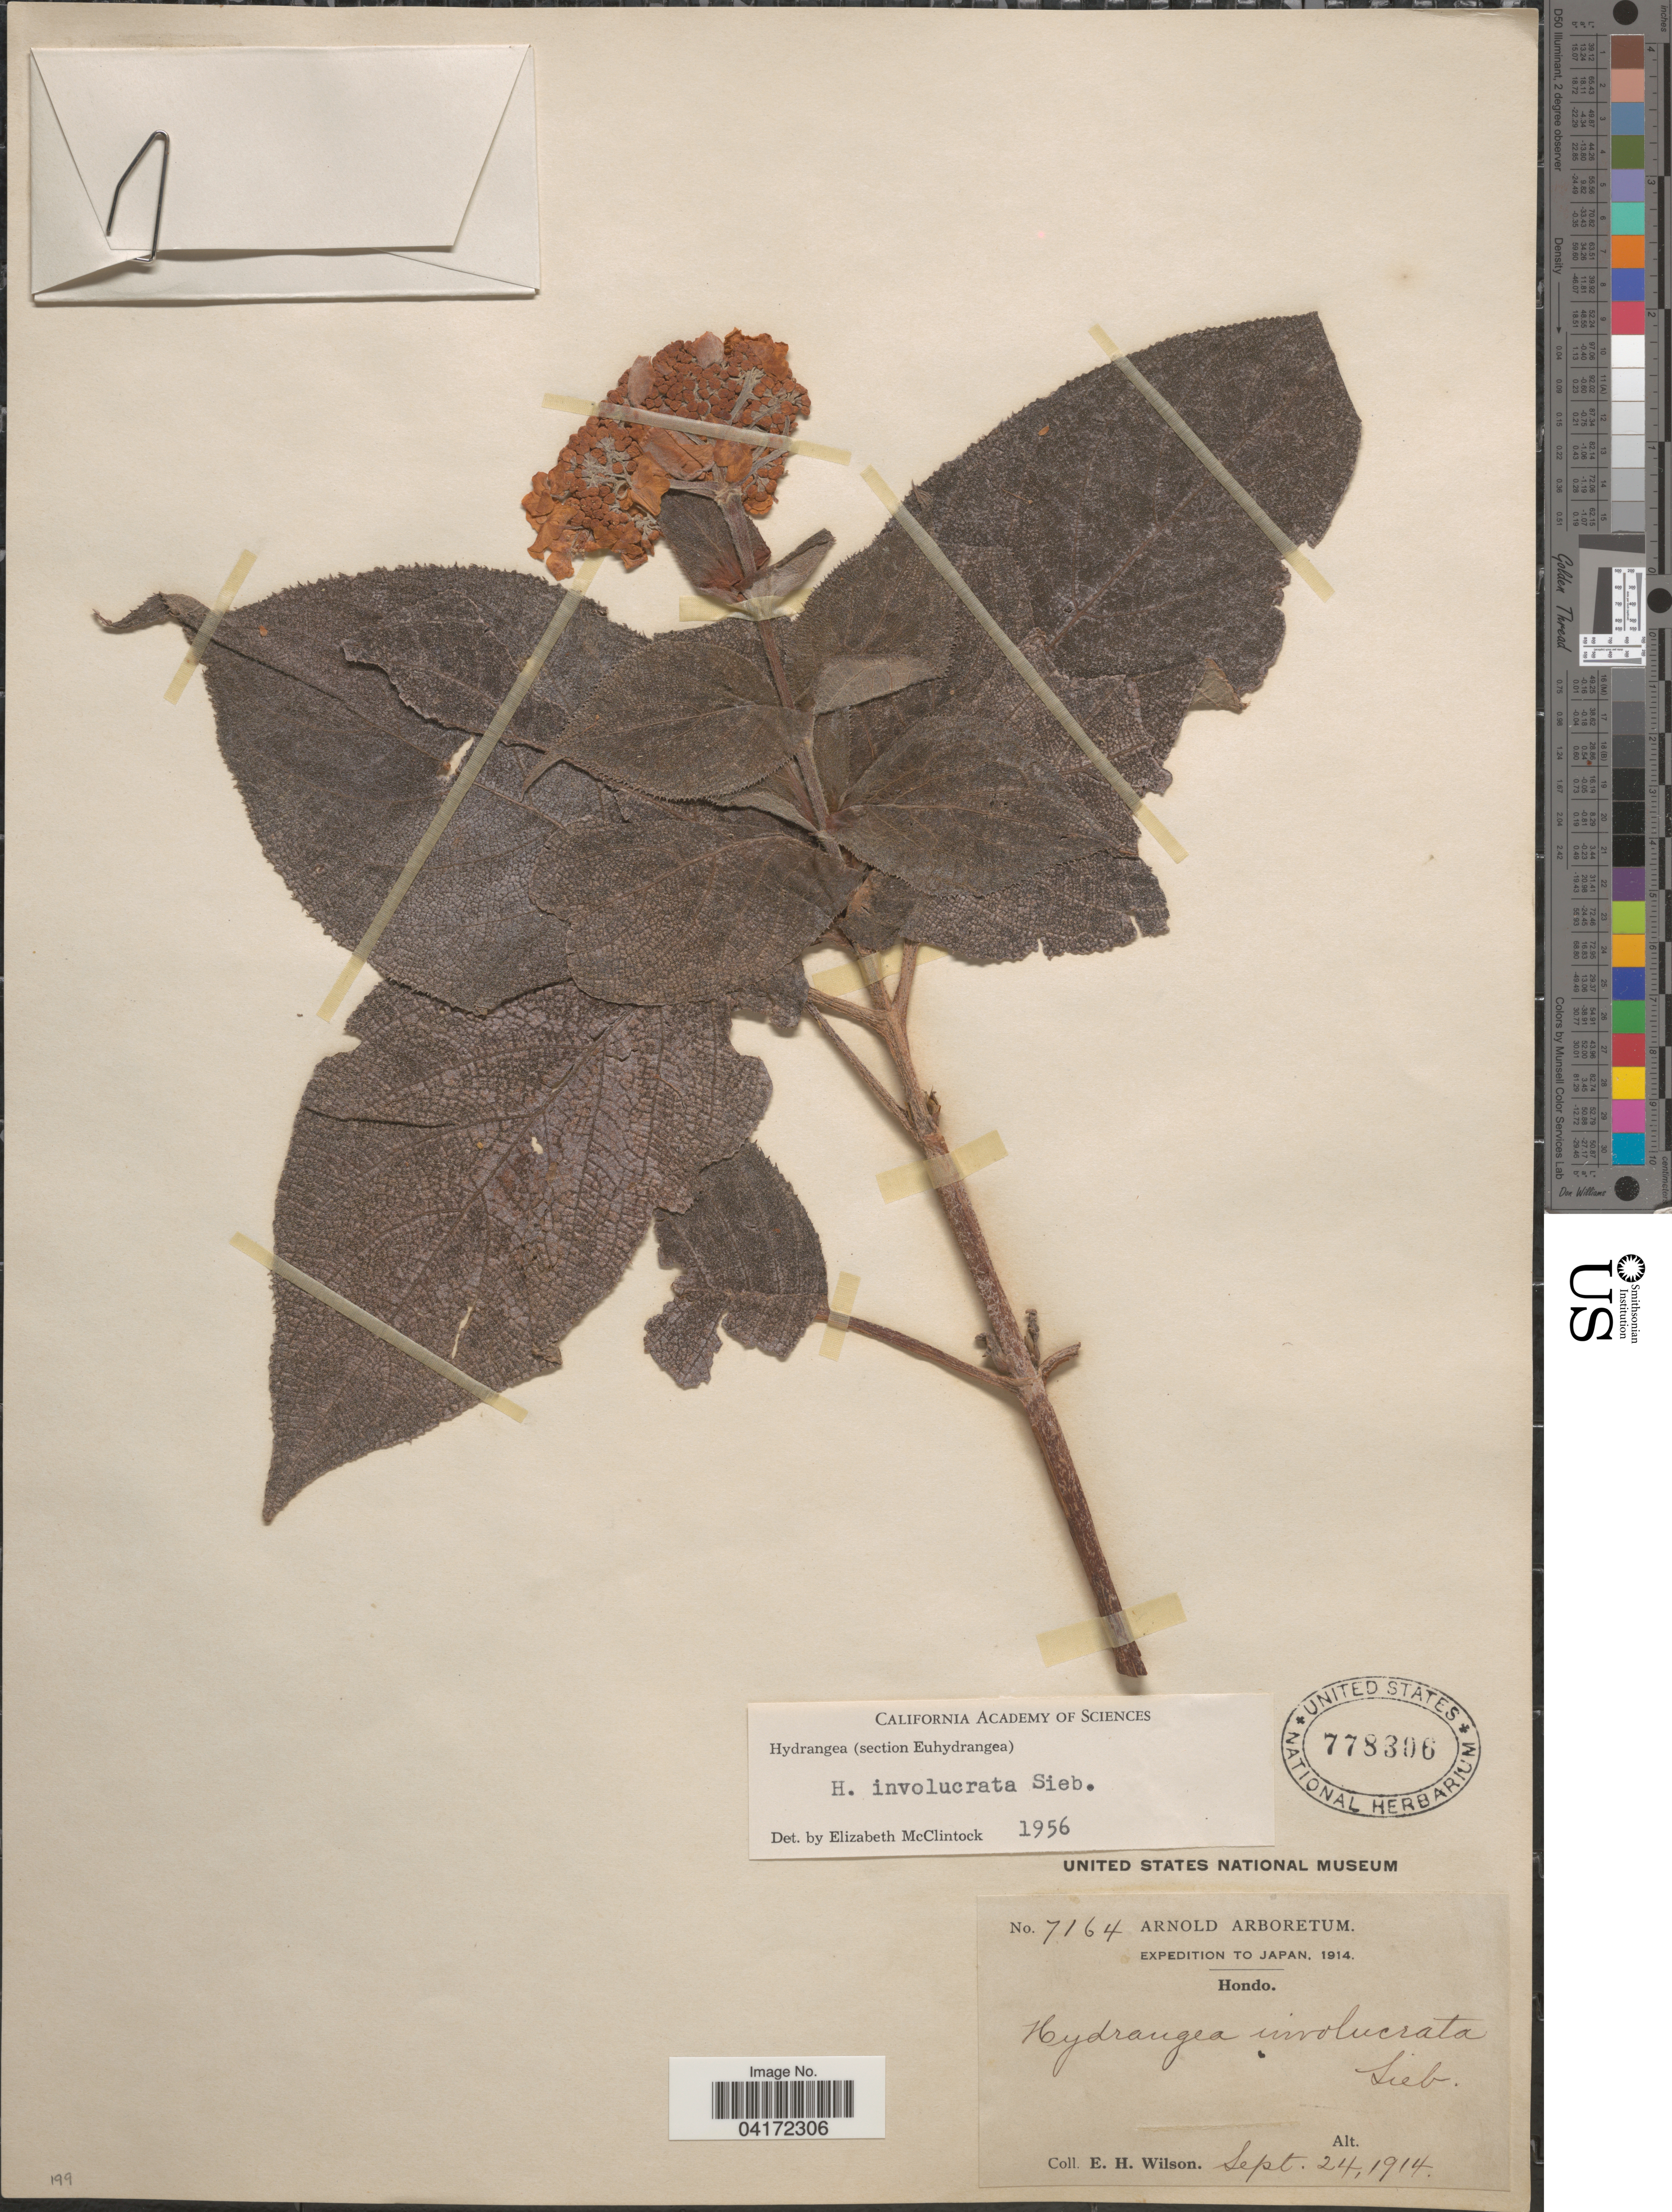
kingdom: Plantae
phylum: Tracheophyta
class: Magnoliopsida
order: Cornales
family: Hydrangeaceae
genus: Hydrangea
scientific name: Hydrangea involucrata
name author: Siebold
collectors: E. Wilson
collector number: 7164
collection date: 1914-09-24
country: Japan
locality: Expedition to Japan, 1914. Hondo.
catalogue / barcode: US 778306